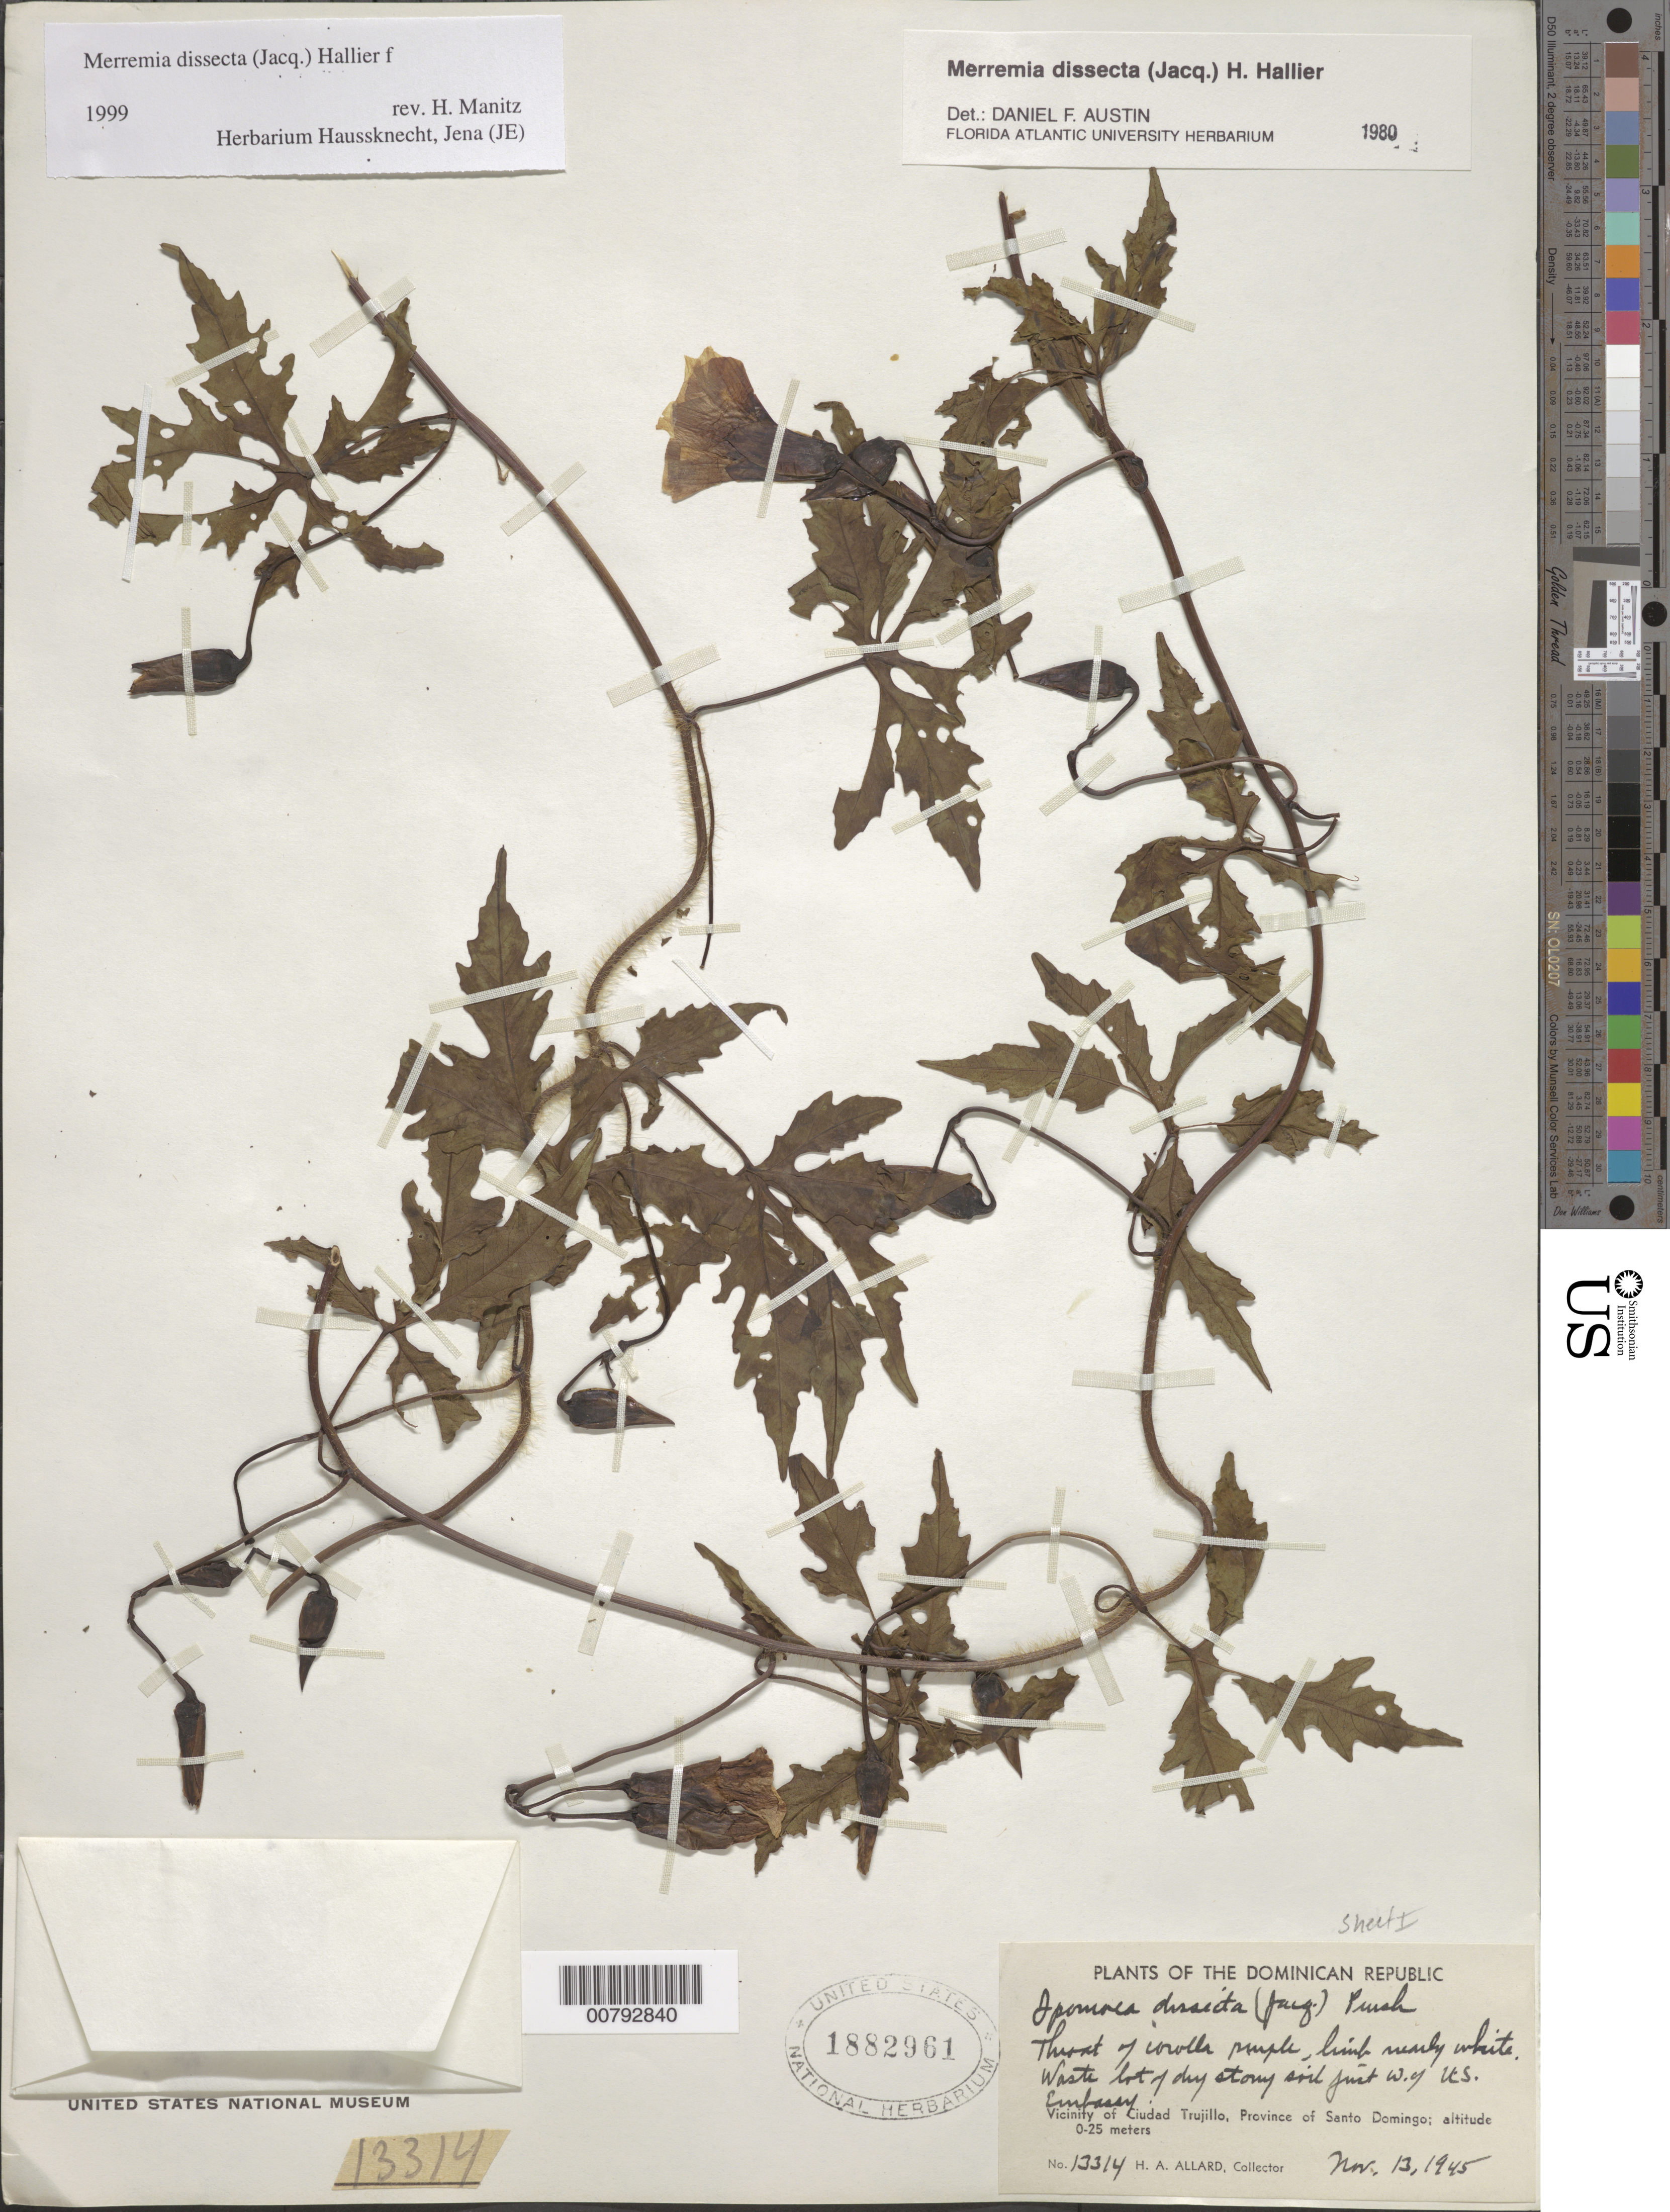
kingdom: Plantae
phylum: Tracheophyta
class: Magnoliopsida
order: Solanales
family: Convolvulaceae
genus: Distimake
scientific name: Distimake dissectus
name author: (Jacq.) A. R. Simões & Staples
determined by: Strong, Mark T., (BOT), Smithsonian Institution - National Museum of Natural History (UNITED STATES)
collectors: H. A. Allard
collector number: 13527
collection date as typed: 21 Nov 1945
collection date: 1945-11-21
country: Dominican Republic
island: Hispaniola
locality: Province of Santo Domingo, vicinity of Ciudad Trujillo, in vacant lot next to U.S. Embassy.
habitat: In vacant lot.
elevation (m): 0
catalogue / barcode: US 1884843-2